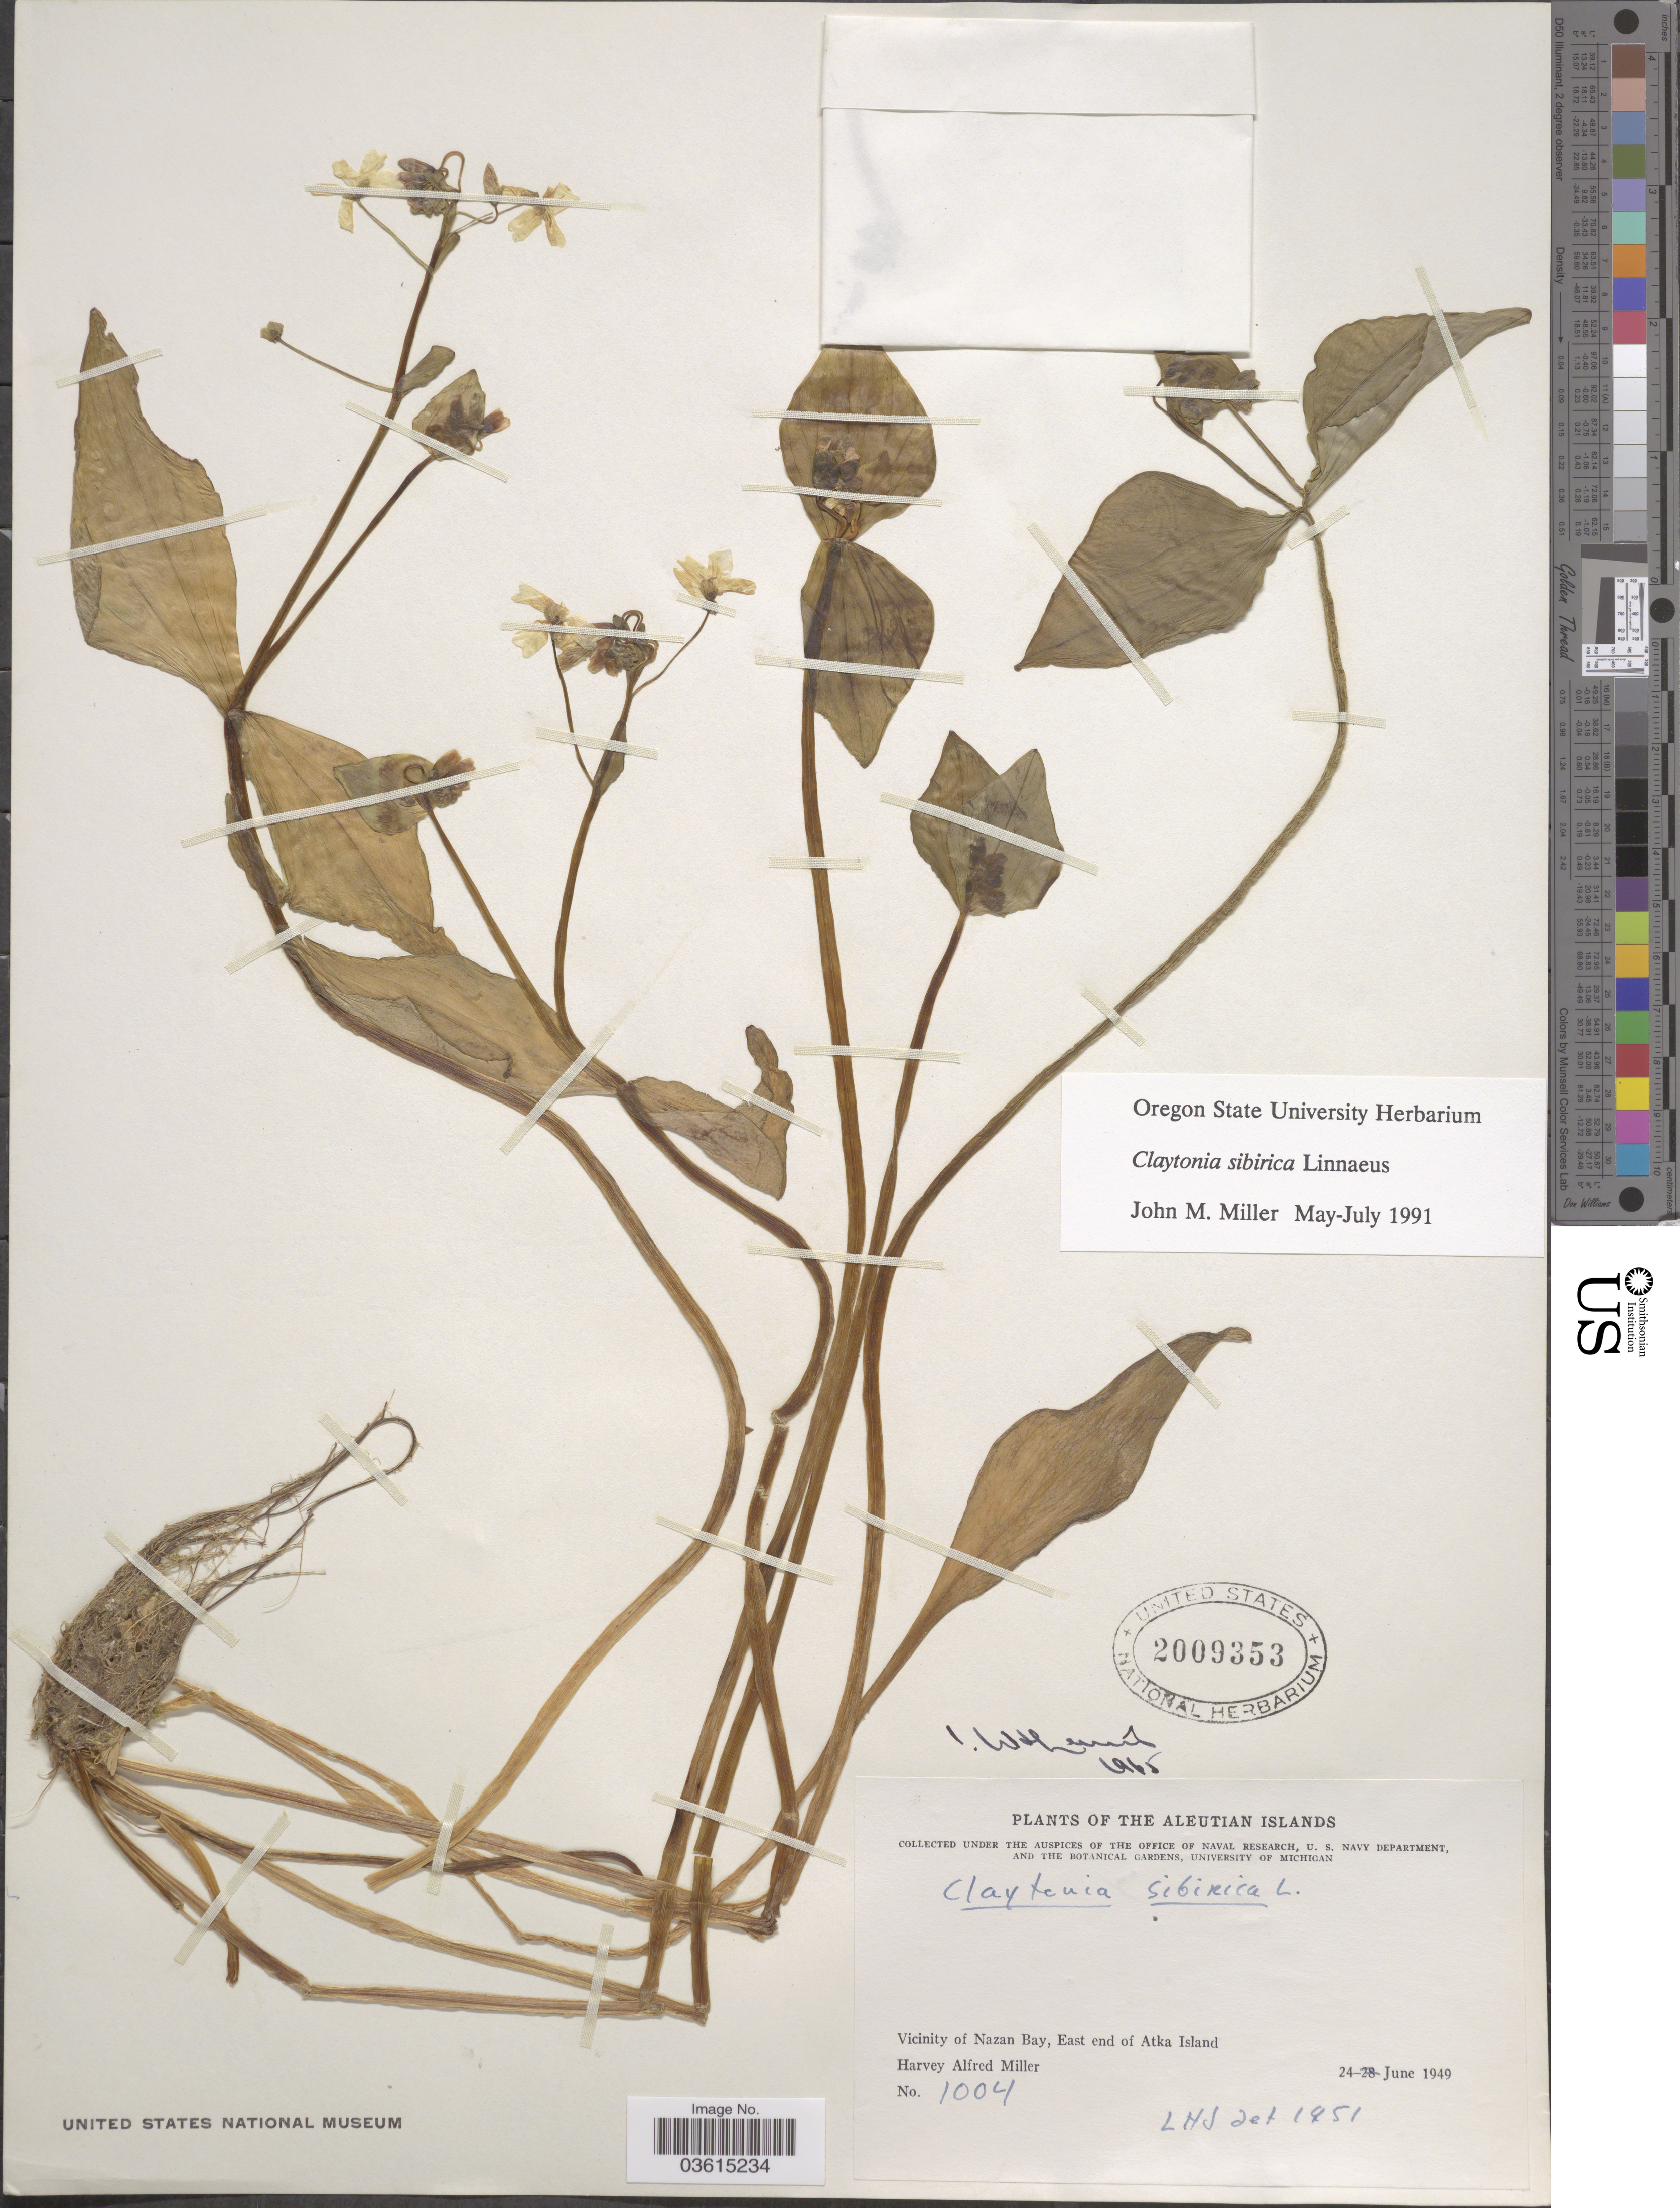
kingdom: Plantae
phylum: Tracheophyta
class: Magnoliopsida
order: Caryophyllales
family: Montiaceae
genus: Claytonia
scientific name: Claytonia sibirica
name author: L.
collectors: H. A. Miller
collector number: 1004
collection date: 1949-06-24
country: United States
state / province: Alaska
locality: Aleutian Islands. Vicinity of Nazan Bay, East end of Atka Island.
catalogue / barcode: US 2009353